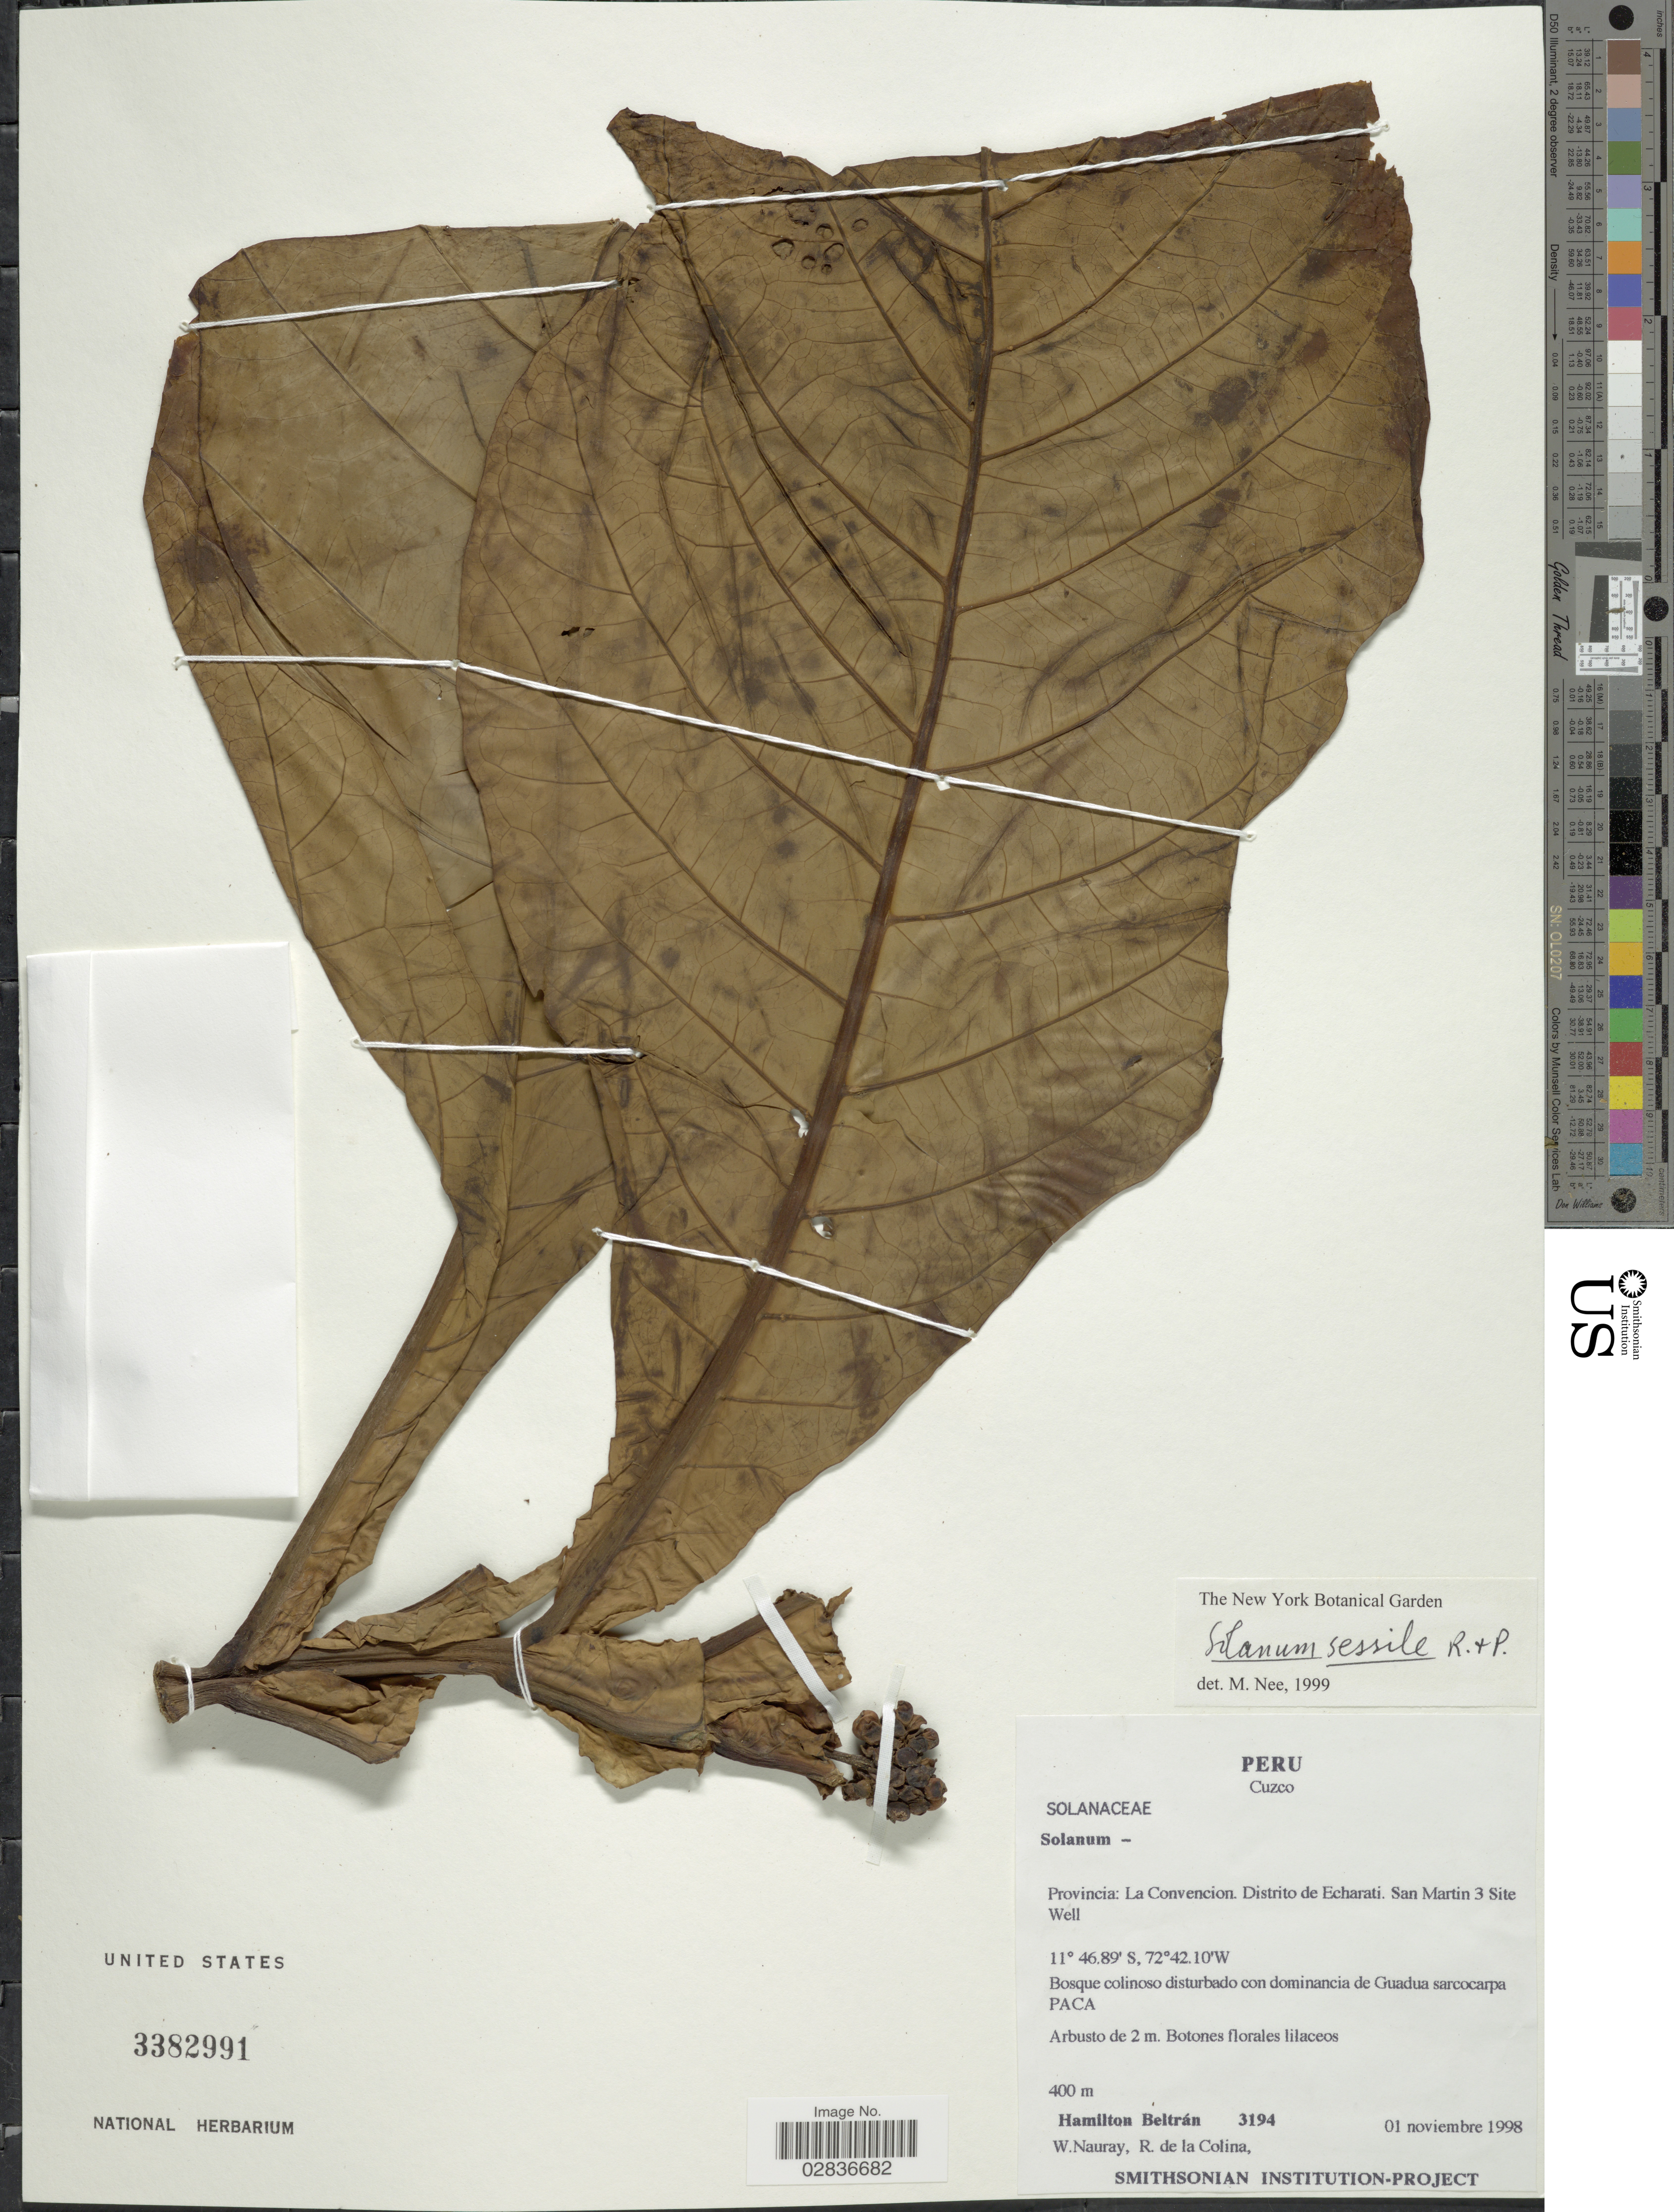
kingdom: Plantae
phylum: Tracheophyta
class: Magnoliopsida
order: Solanales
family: Solanaceae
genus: Solanum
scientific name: Solanum sessile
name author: Ruiz & Pav.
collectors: H. Beltran, W. Nauray & R. Colina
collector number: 3194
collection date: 1998-11-01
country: Peru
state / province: Cusco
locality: Cuzco. Provincia: La Convencion. Distrito de Echararti. San Martin 3 Site Well.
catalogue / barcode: US 3382991